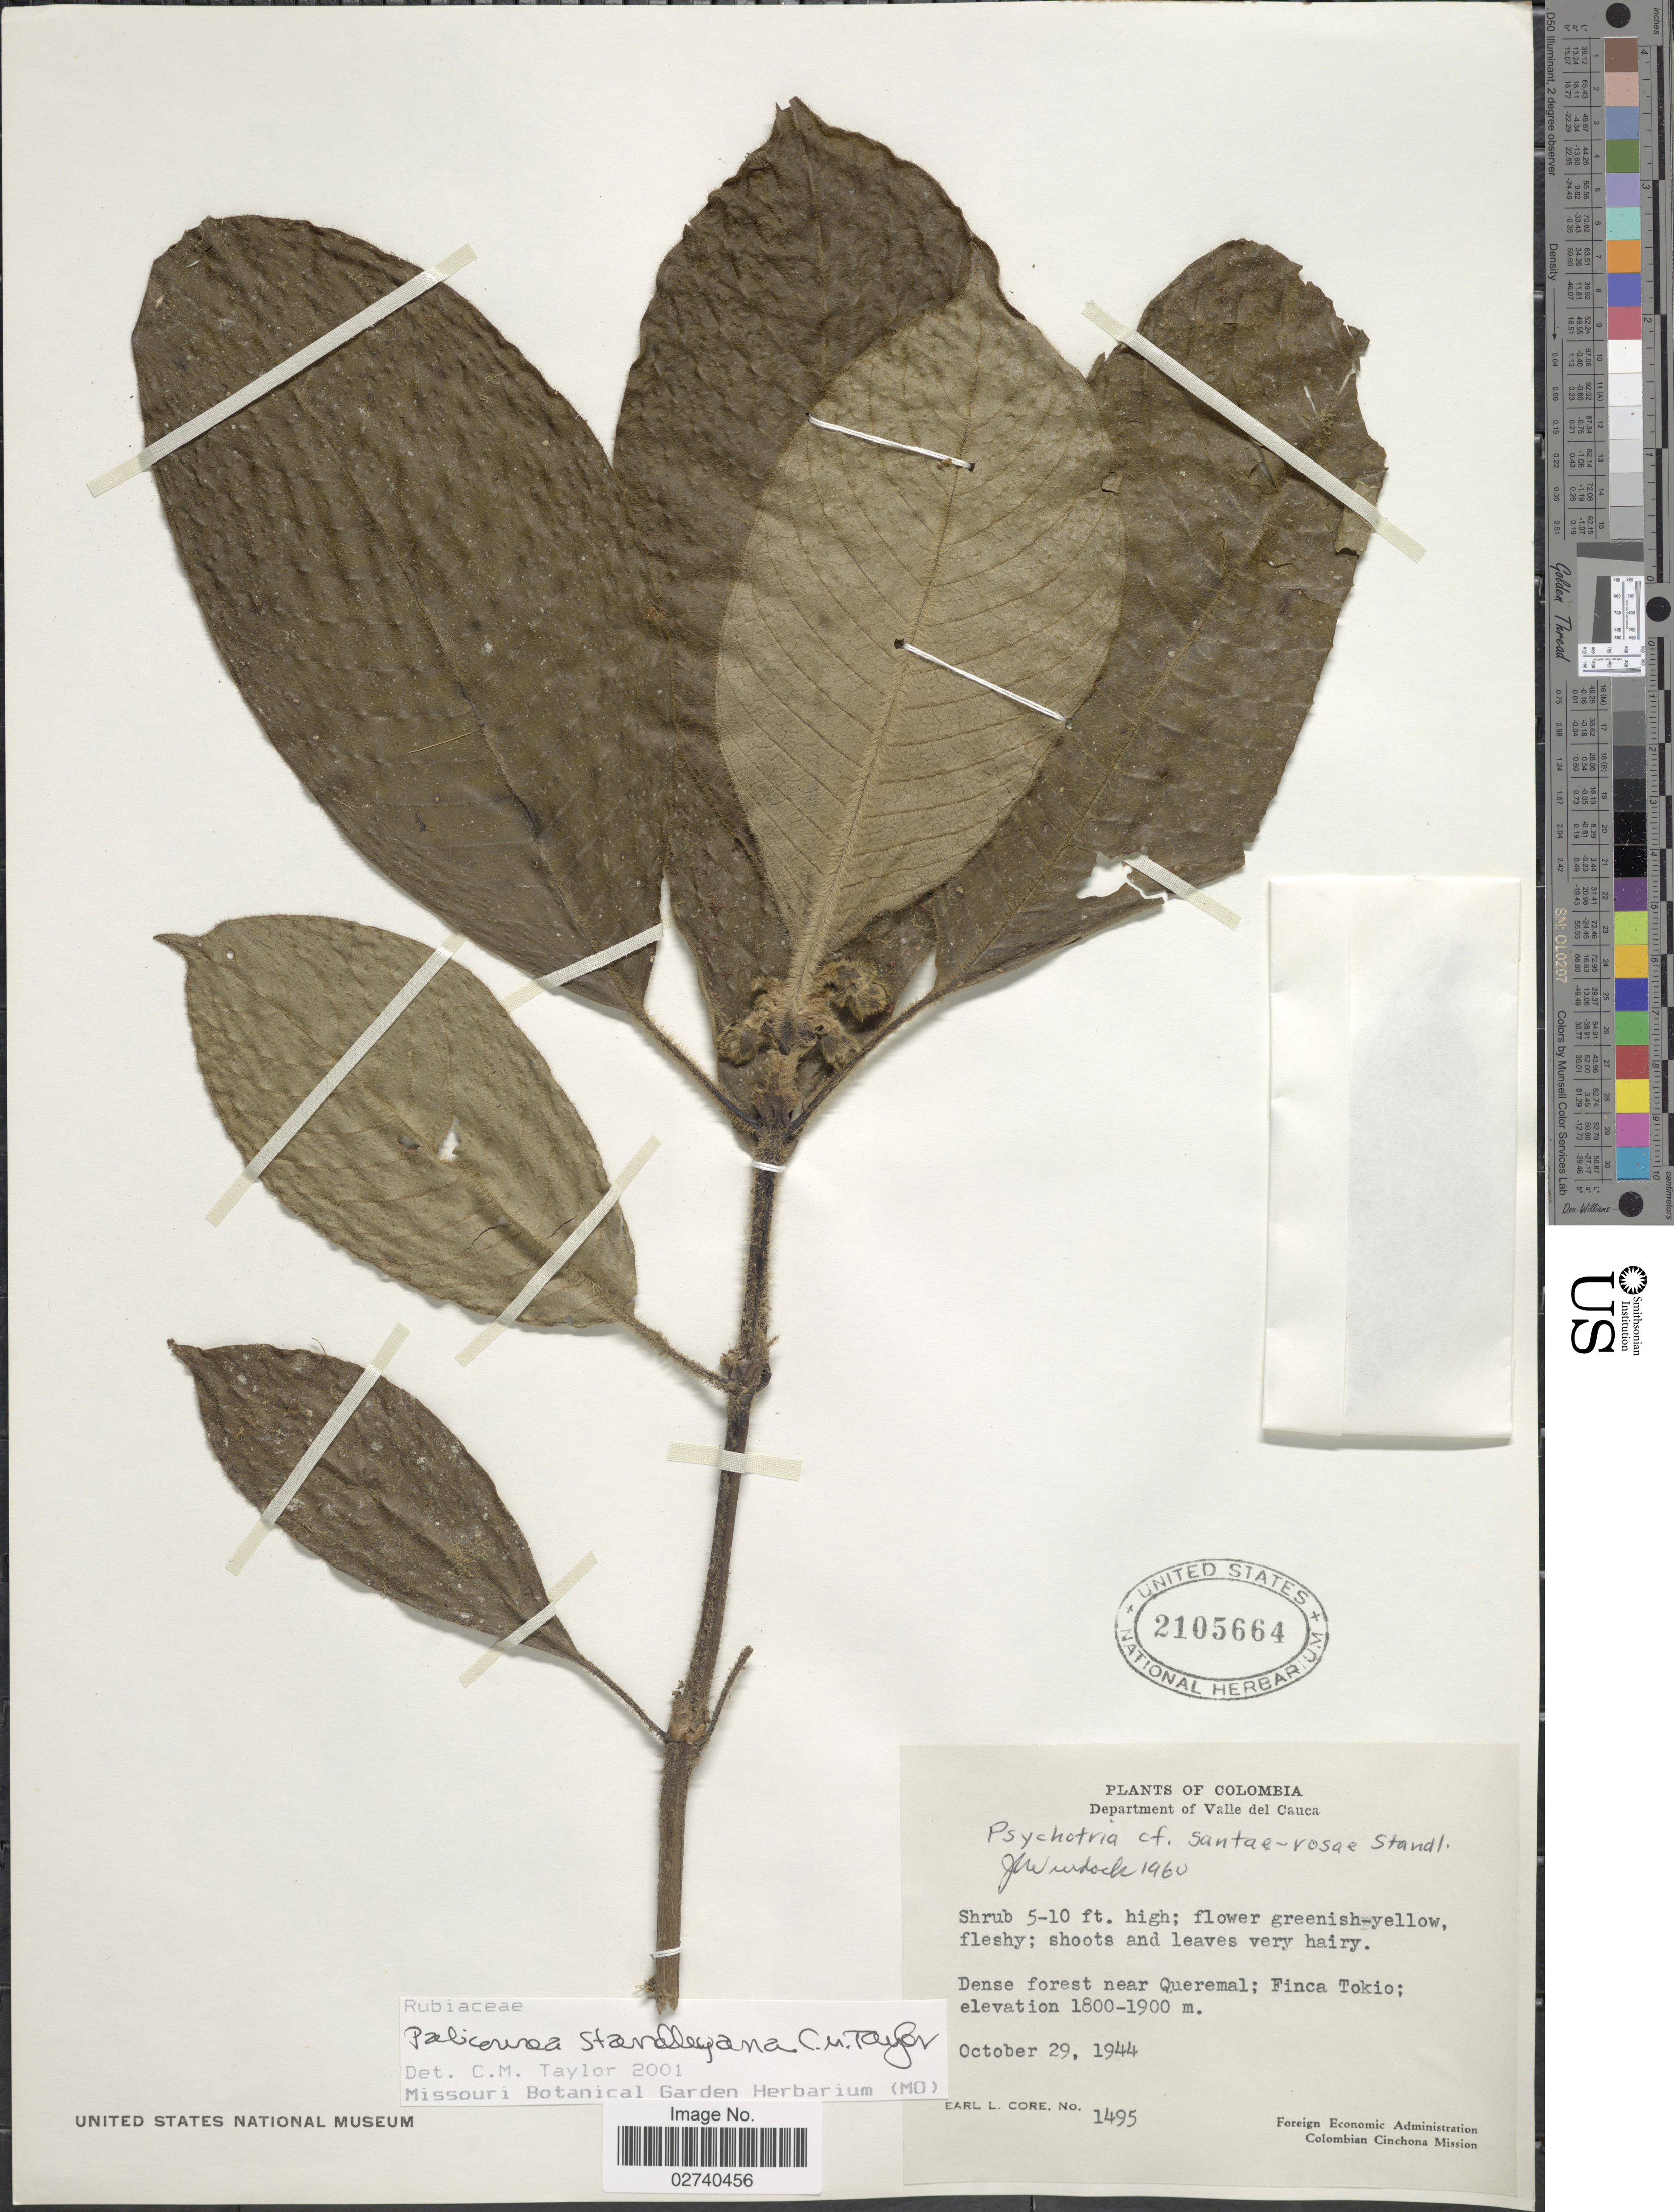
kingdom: Plantae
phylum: Tracheophyta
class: Magnoliopsida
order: Gentianales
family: Rubiaceae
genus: Palicourea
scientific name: Palicourea standleyana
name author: C.M. Taylor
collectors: E. L. Core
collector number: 1495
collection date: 1944-10-29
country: Colombia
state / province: Valle del Cauca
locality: Dense forest near Queremal; Finca Tokio.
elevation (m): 1800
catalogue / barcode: US 2105664